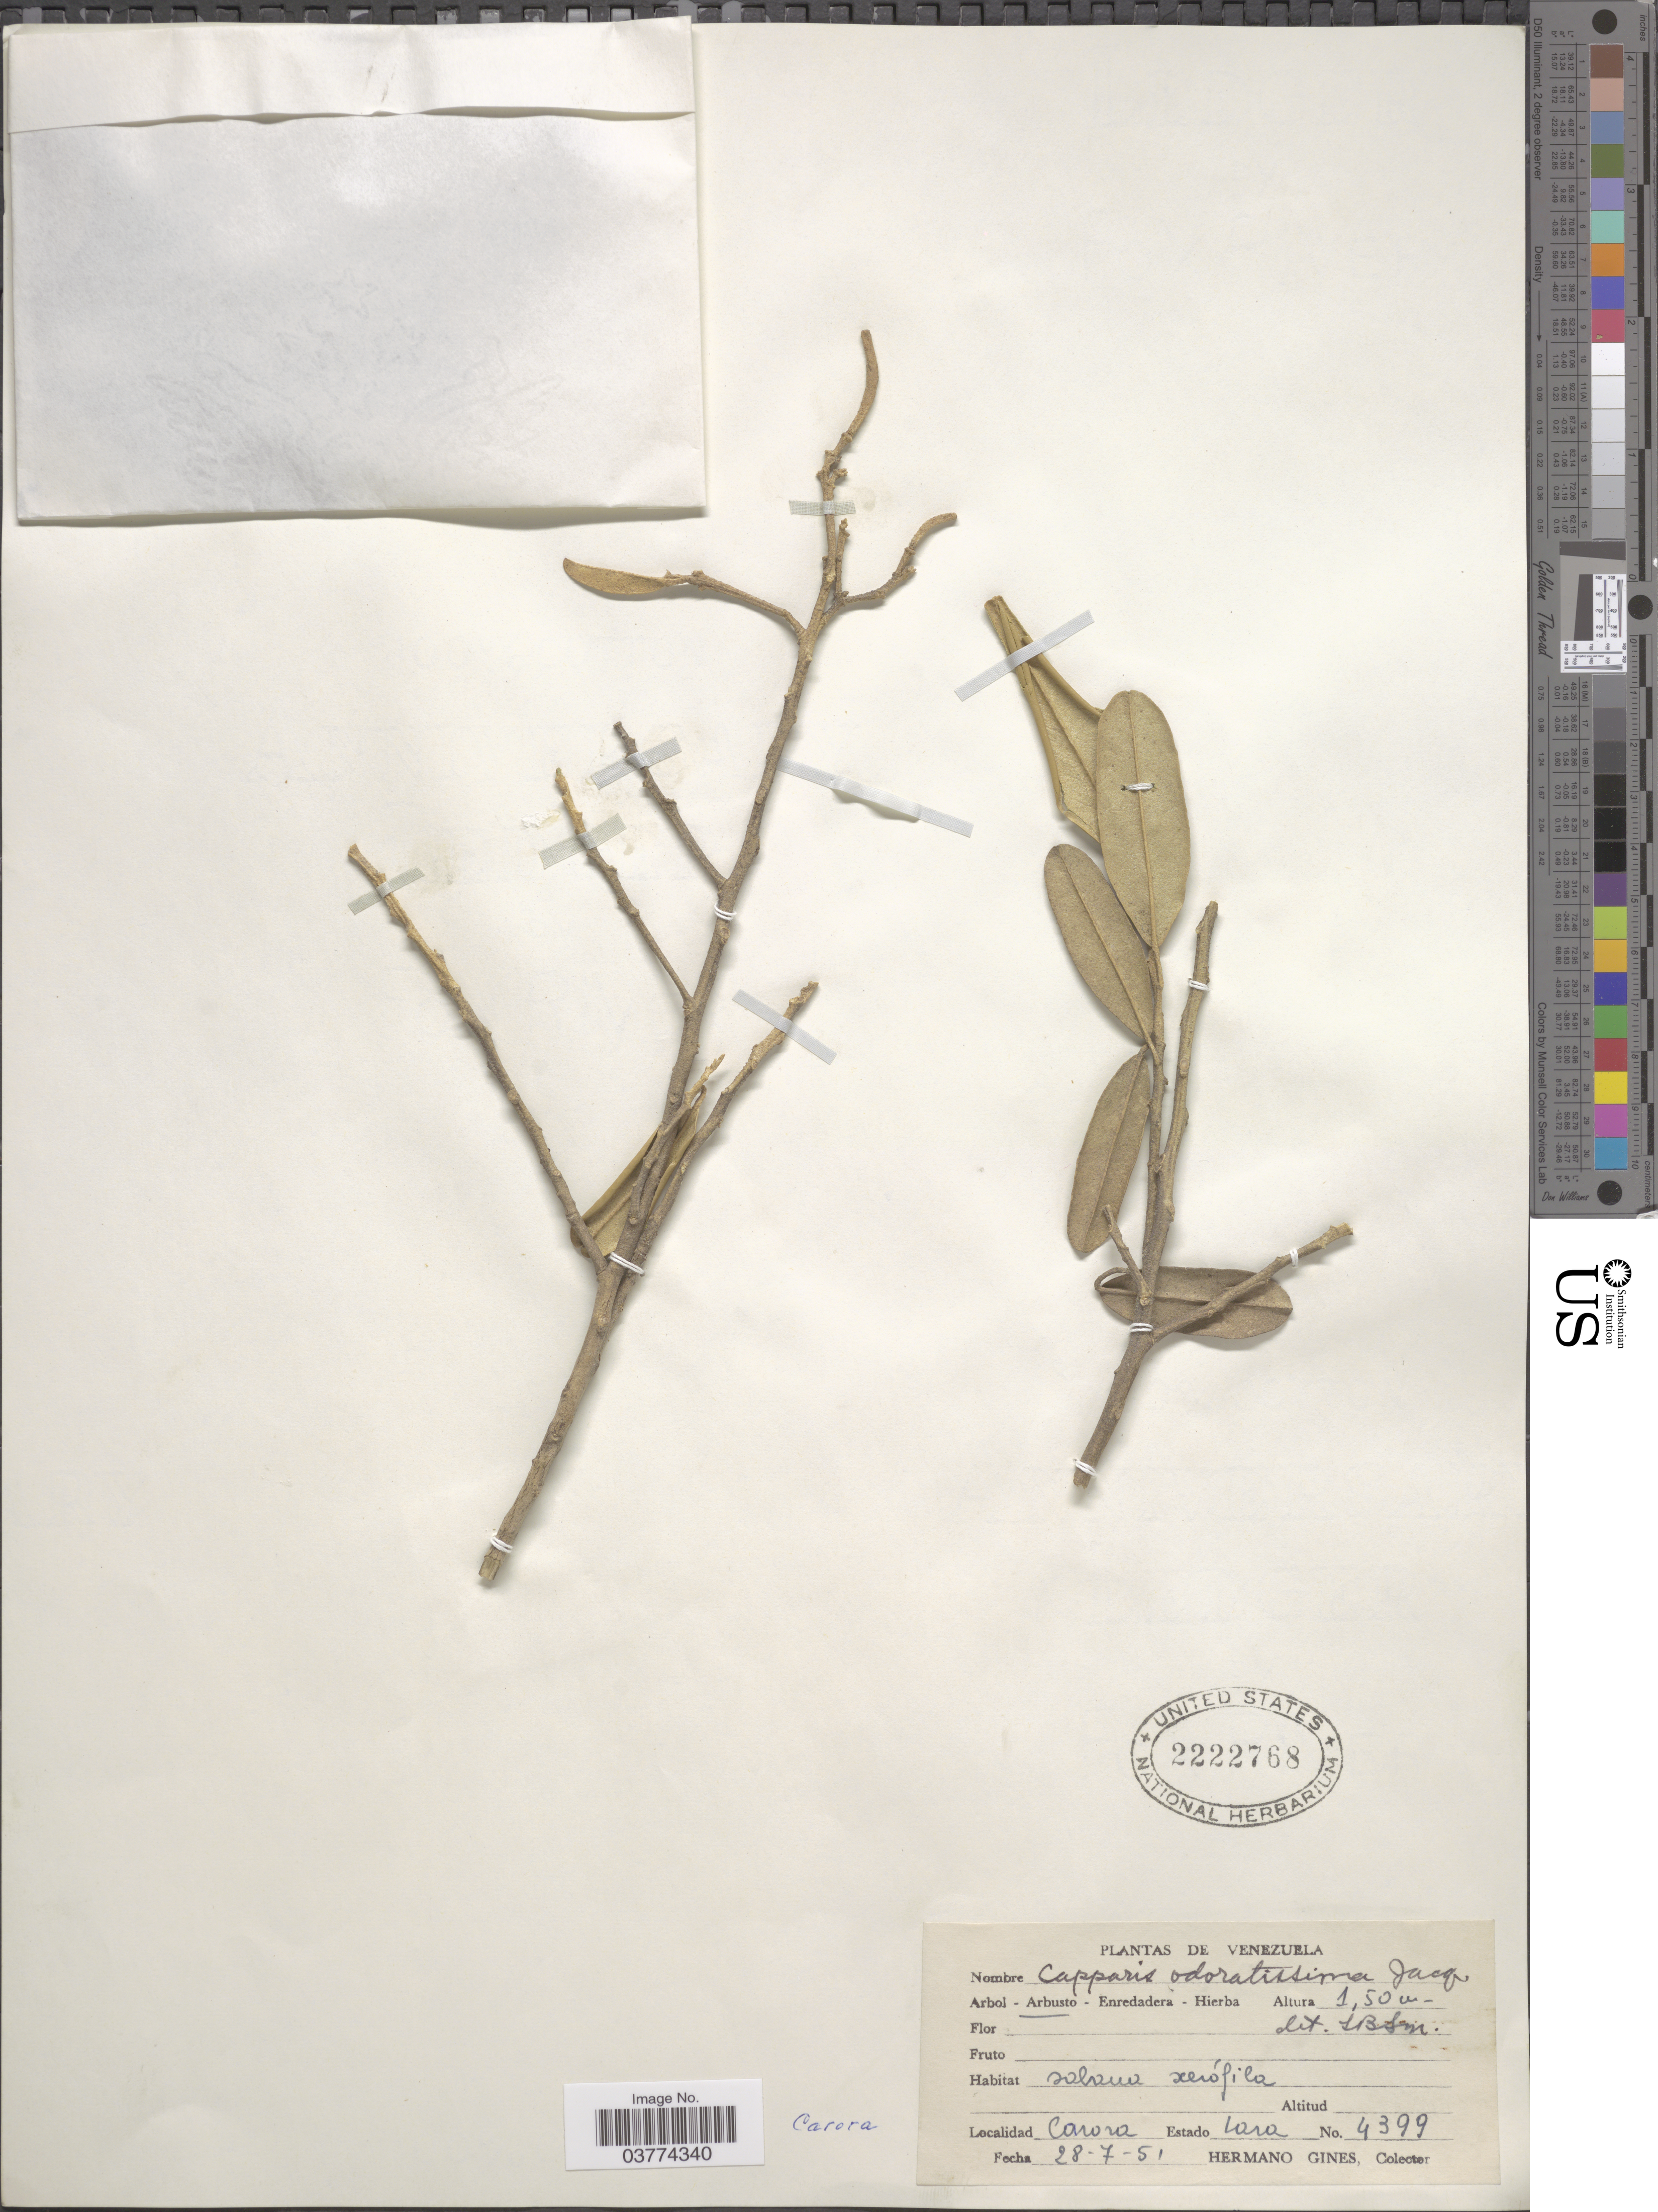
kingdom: Plantae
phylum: Tracheophyta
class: Magnoliopsida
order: Brassicales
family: Capparaceae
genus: Quadrella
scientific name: Quadrella odoratissima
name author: (Jacq.) Hutch.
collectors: Bro. Gines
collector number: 4399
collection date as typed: Transcribed d/m/y: 28/7/51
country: Venezuela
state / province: Lara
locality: Carora.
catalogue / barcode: US 2222768